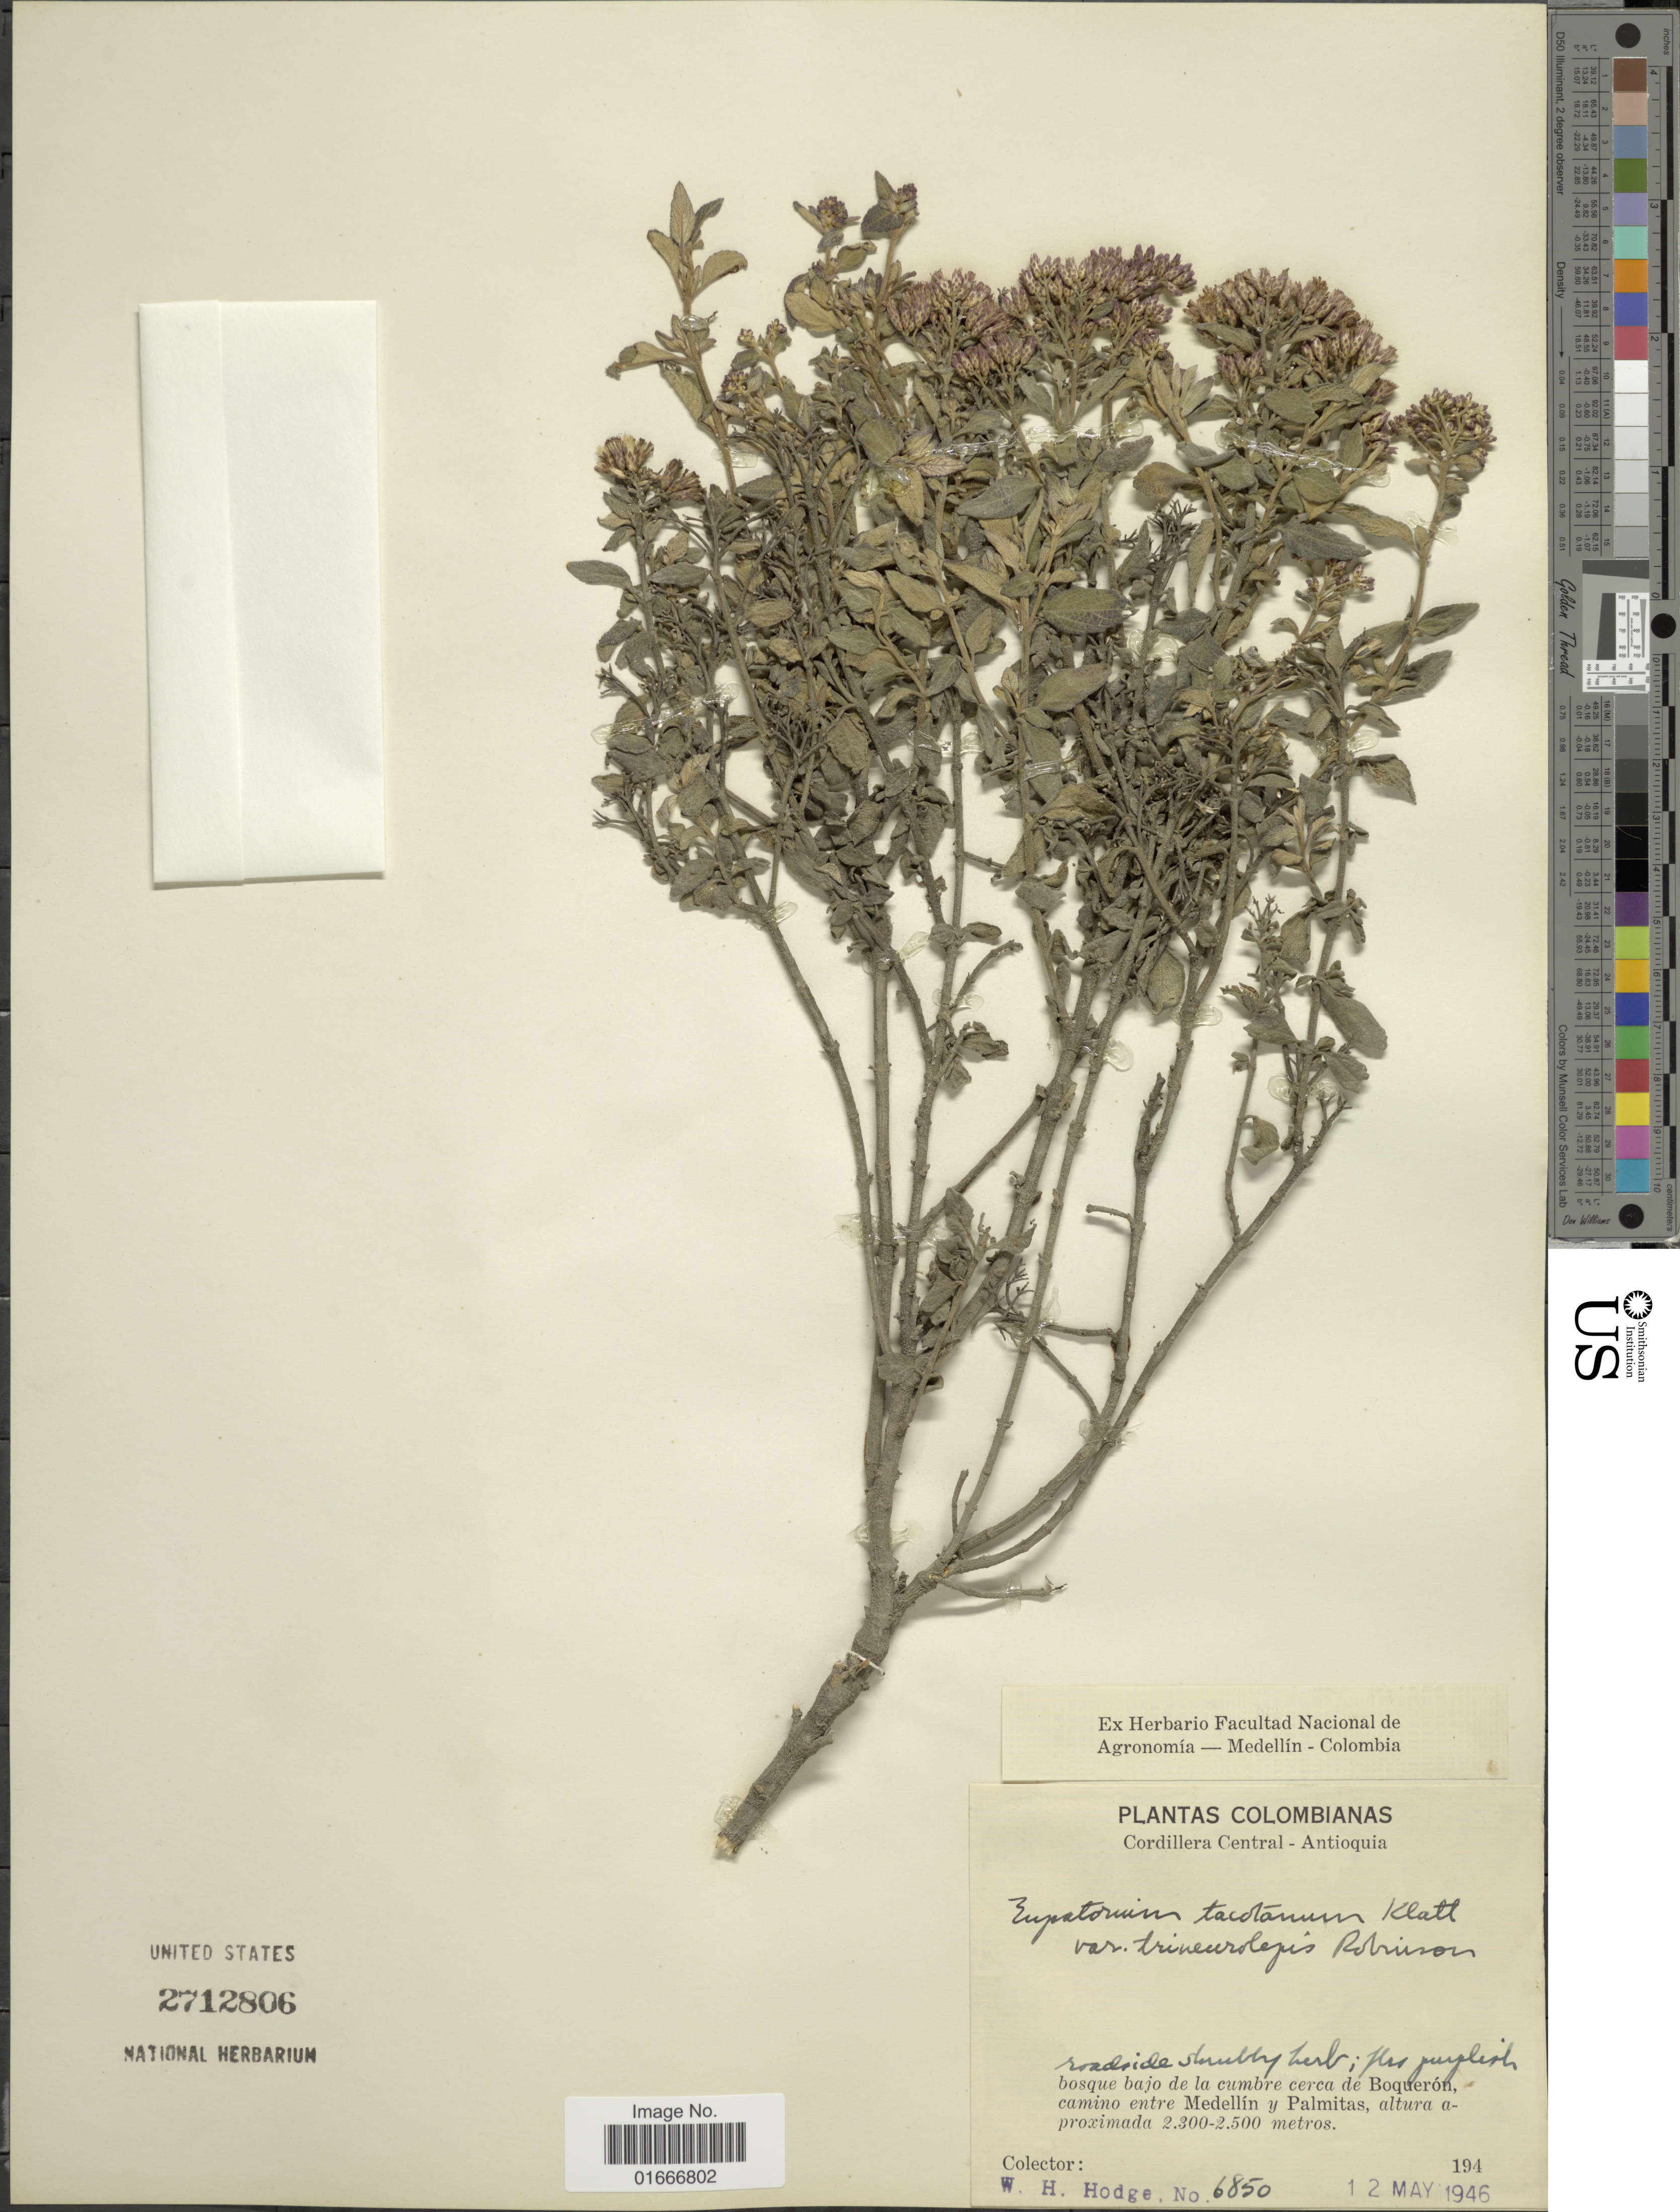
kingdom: Plantae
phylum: Tracheophyta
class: Magnoliopsida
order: Asterales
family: Asteraceae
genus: Chromolaena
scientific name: Chromolaena tacotana var. trineurolepis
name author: H. Rob.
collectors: W. Hodge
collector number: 6850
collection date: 1946-05-12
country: Colombia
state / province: Antioquia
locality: Colombianas. Cordillera Central - Antioquia. roadside shrubby herb; bosque bajo de la cumbre cerca de Boqueron camino entre Medellin y Palmitas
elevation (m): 2300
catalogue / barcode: US 2712806